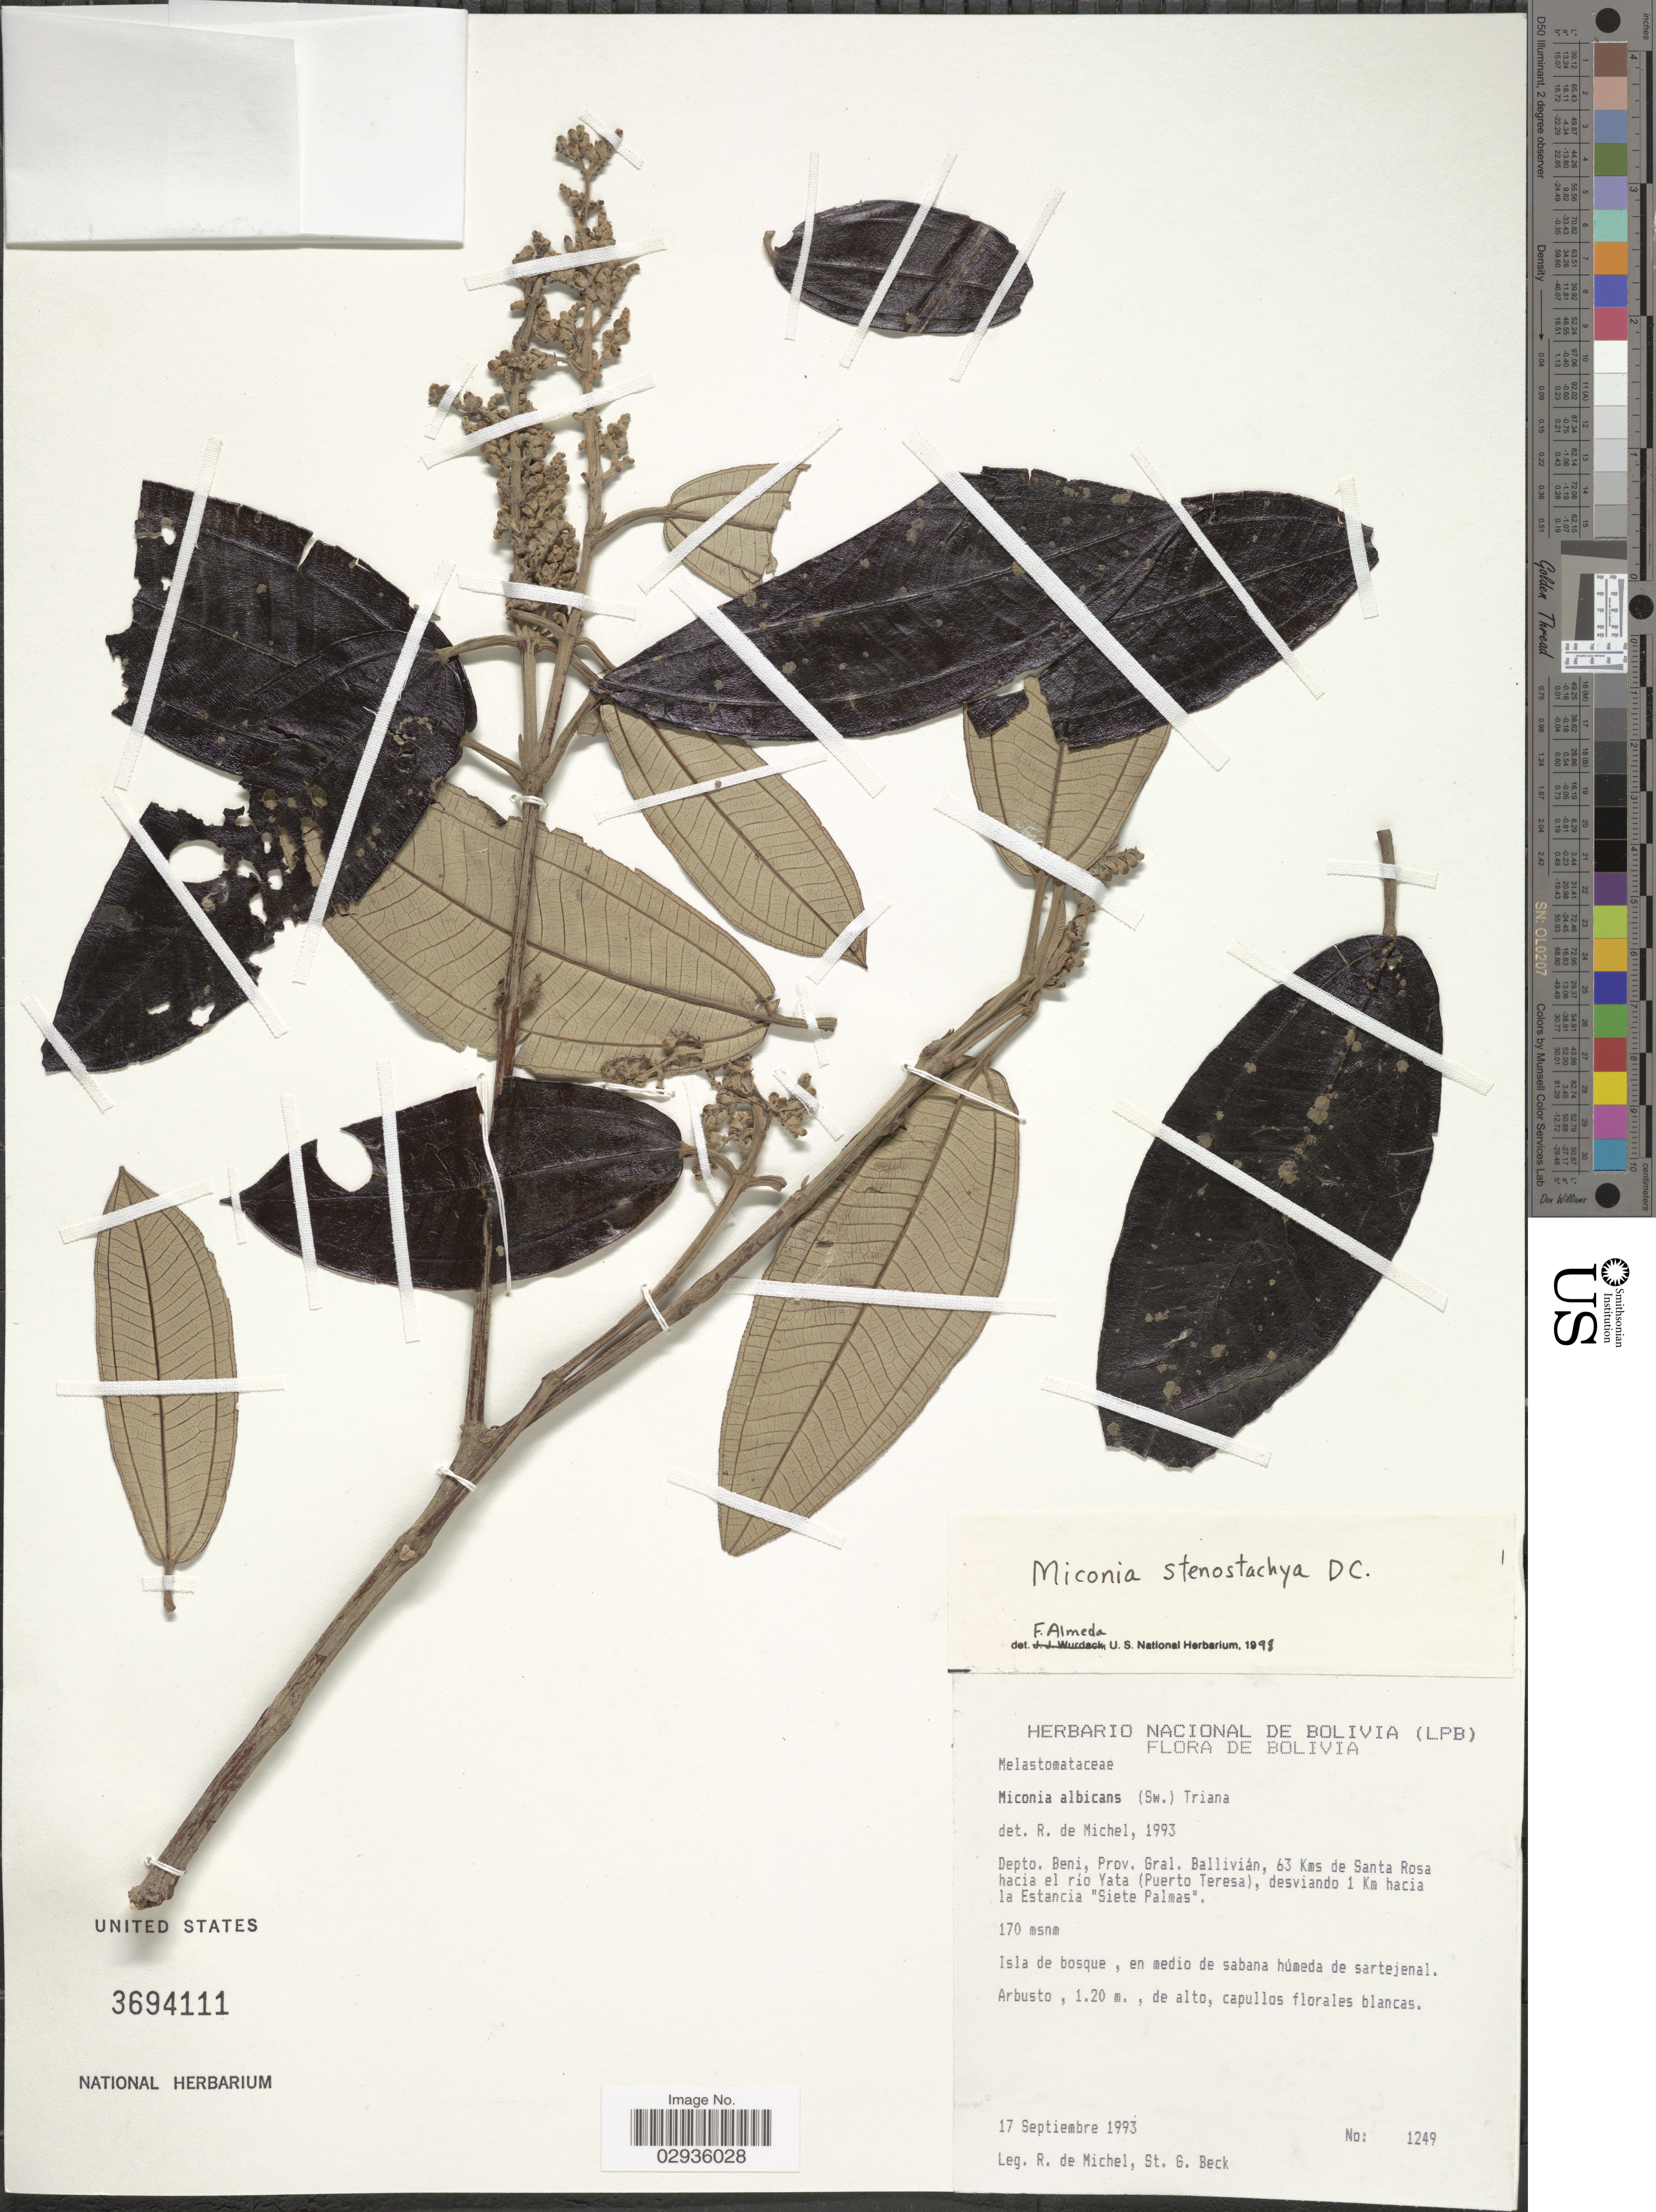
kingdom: Plantae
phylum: Tracheophyta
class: Magnoliopsida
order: Myrtales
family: Melastomataceae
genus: Miconia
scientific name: Miconia albicans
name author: (Sw.) Steud.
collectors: R. d. Michel & S. G. Beck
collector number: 1249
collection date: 1993-09-17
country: Bolivia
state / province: Beni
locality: Depto. Beni, Prov. Gral. Ballivián, 63 Kms de Santa Rosa hacia el río Yata (Puerto Teresa), desviando 1 Km hacia la Estancia "Siete Palmas".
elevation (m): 170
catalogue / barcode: US 3694111